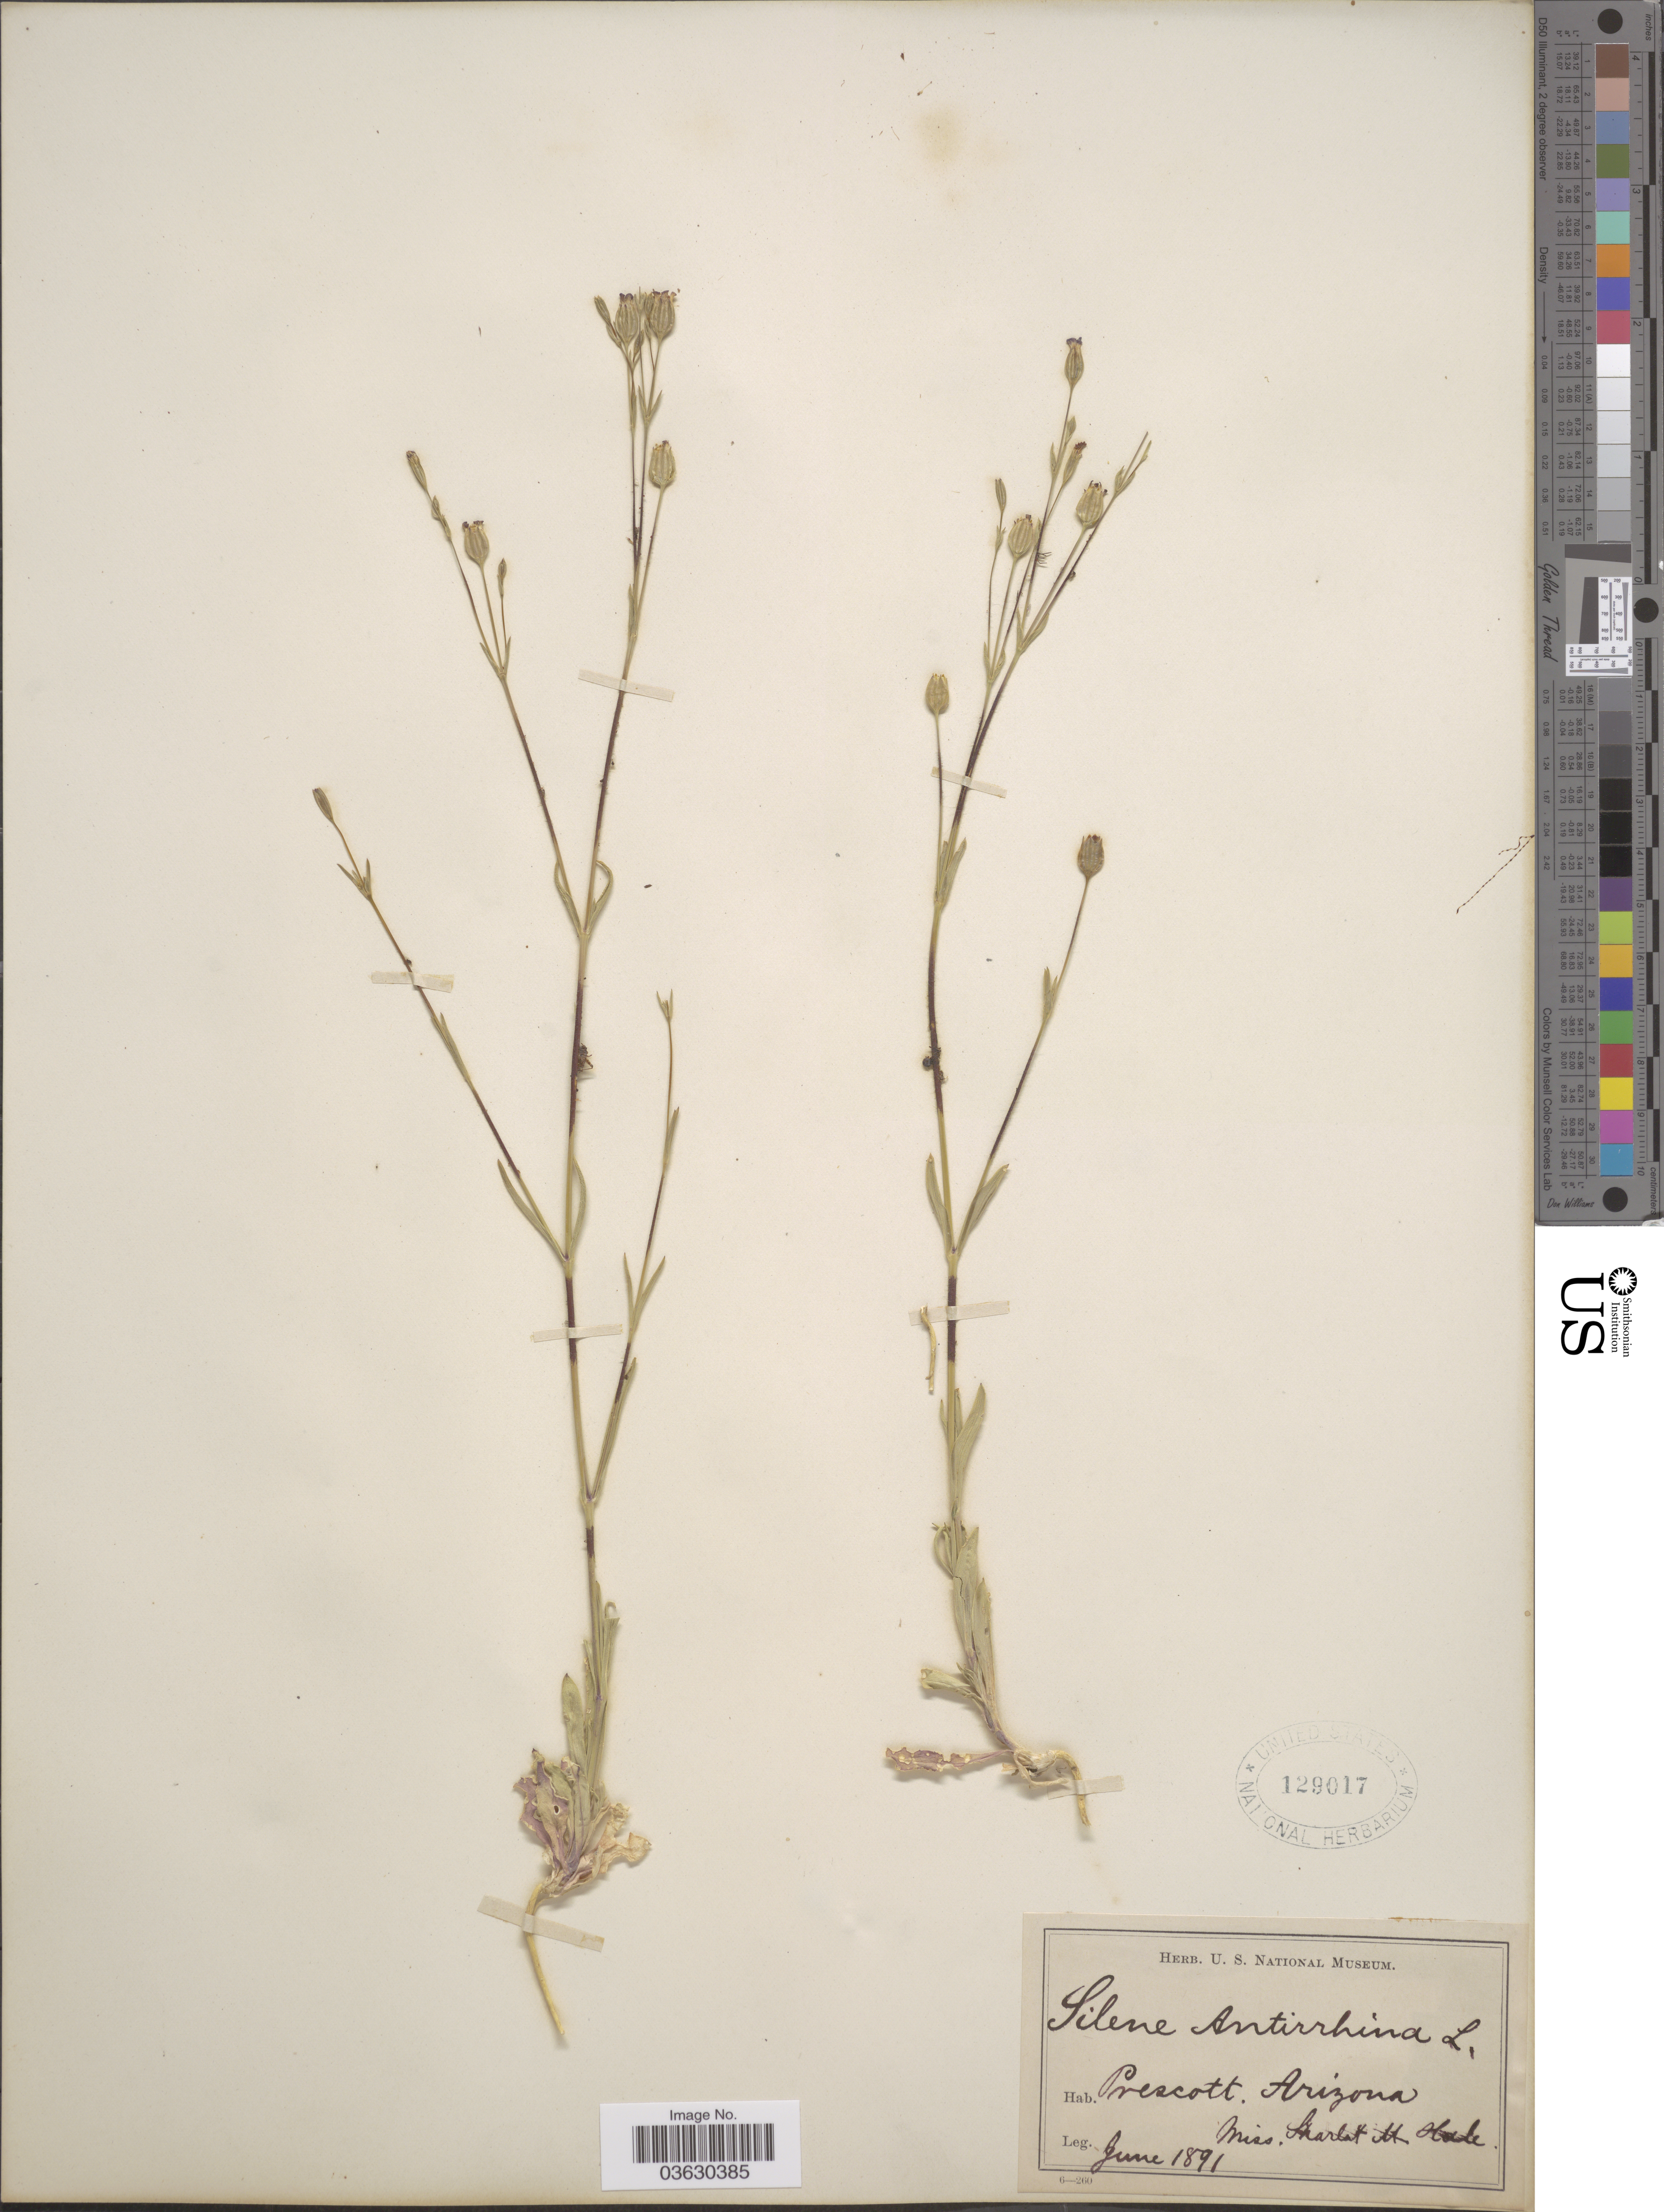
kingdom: Plantae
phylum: Tracheophyta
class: Magnoliopsida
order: Caryophyllales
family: Caryophyllaceae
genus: Silene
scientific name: Silene antirrhina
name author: L.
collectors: H. M. Hale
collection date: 1891-06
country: United States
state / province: Arizona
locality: Prescott.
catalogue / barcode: US 129017